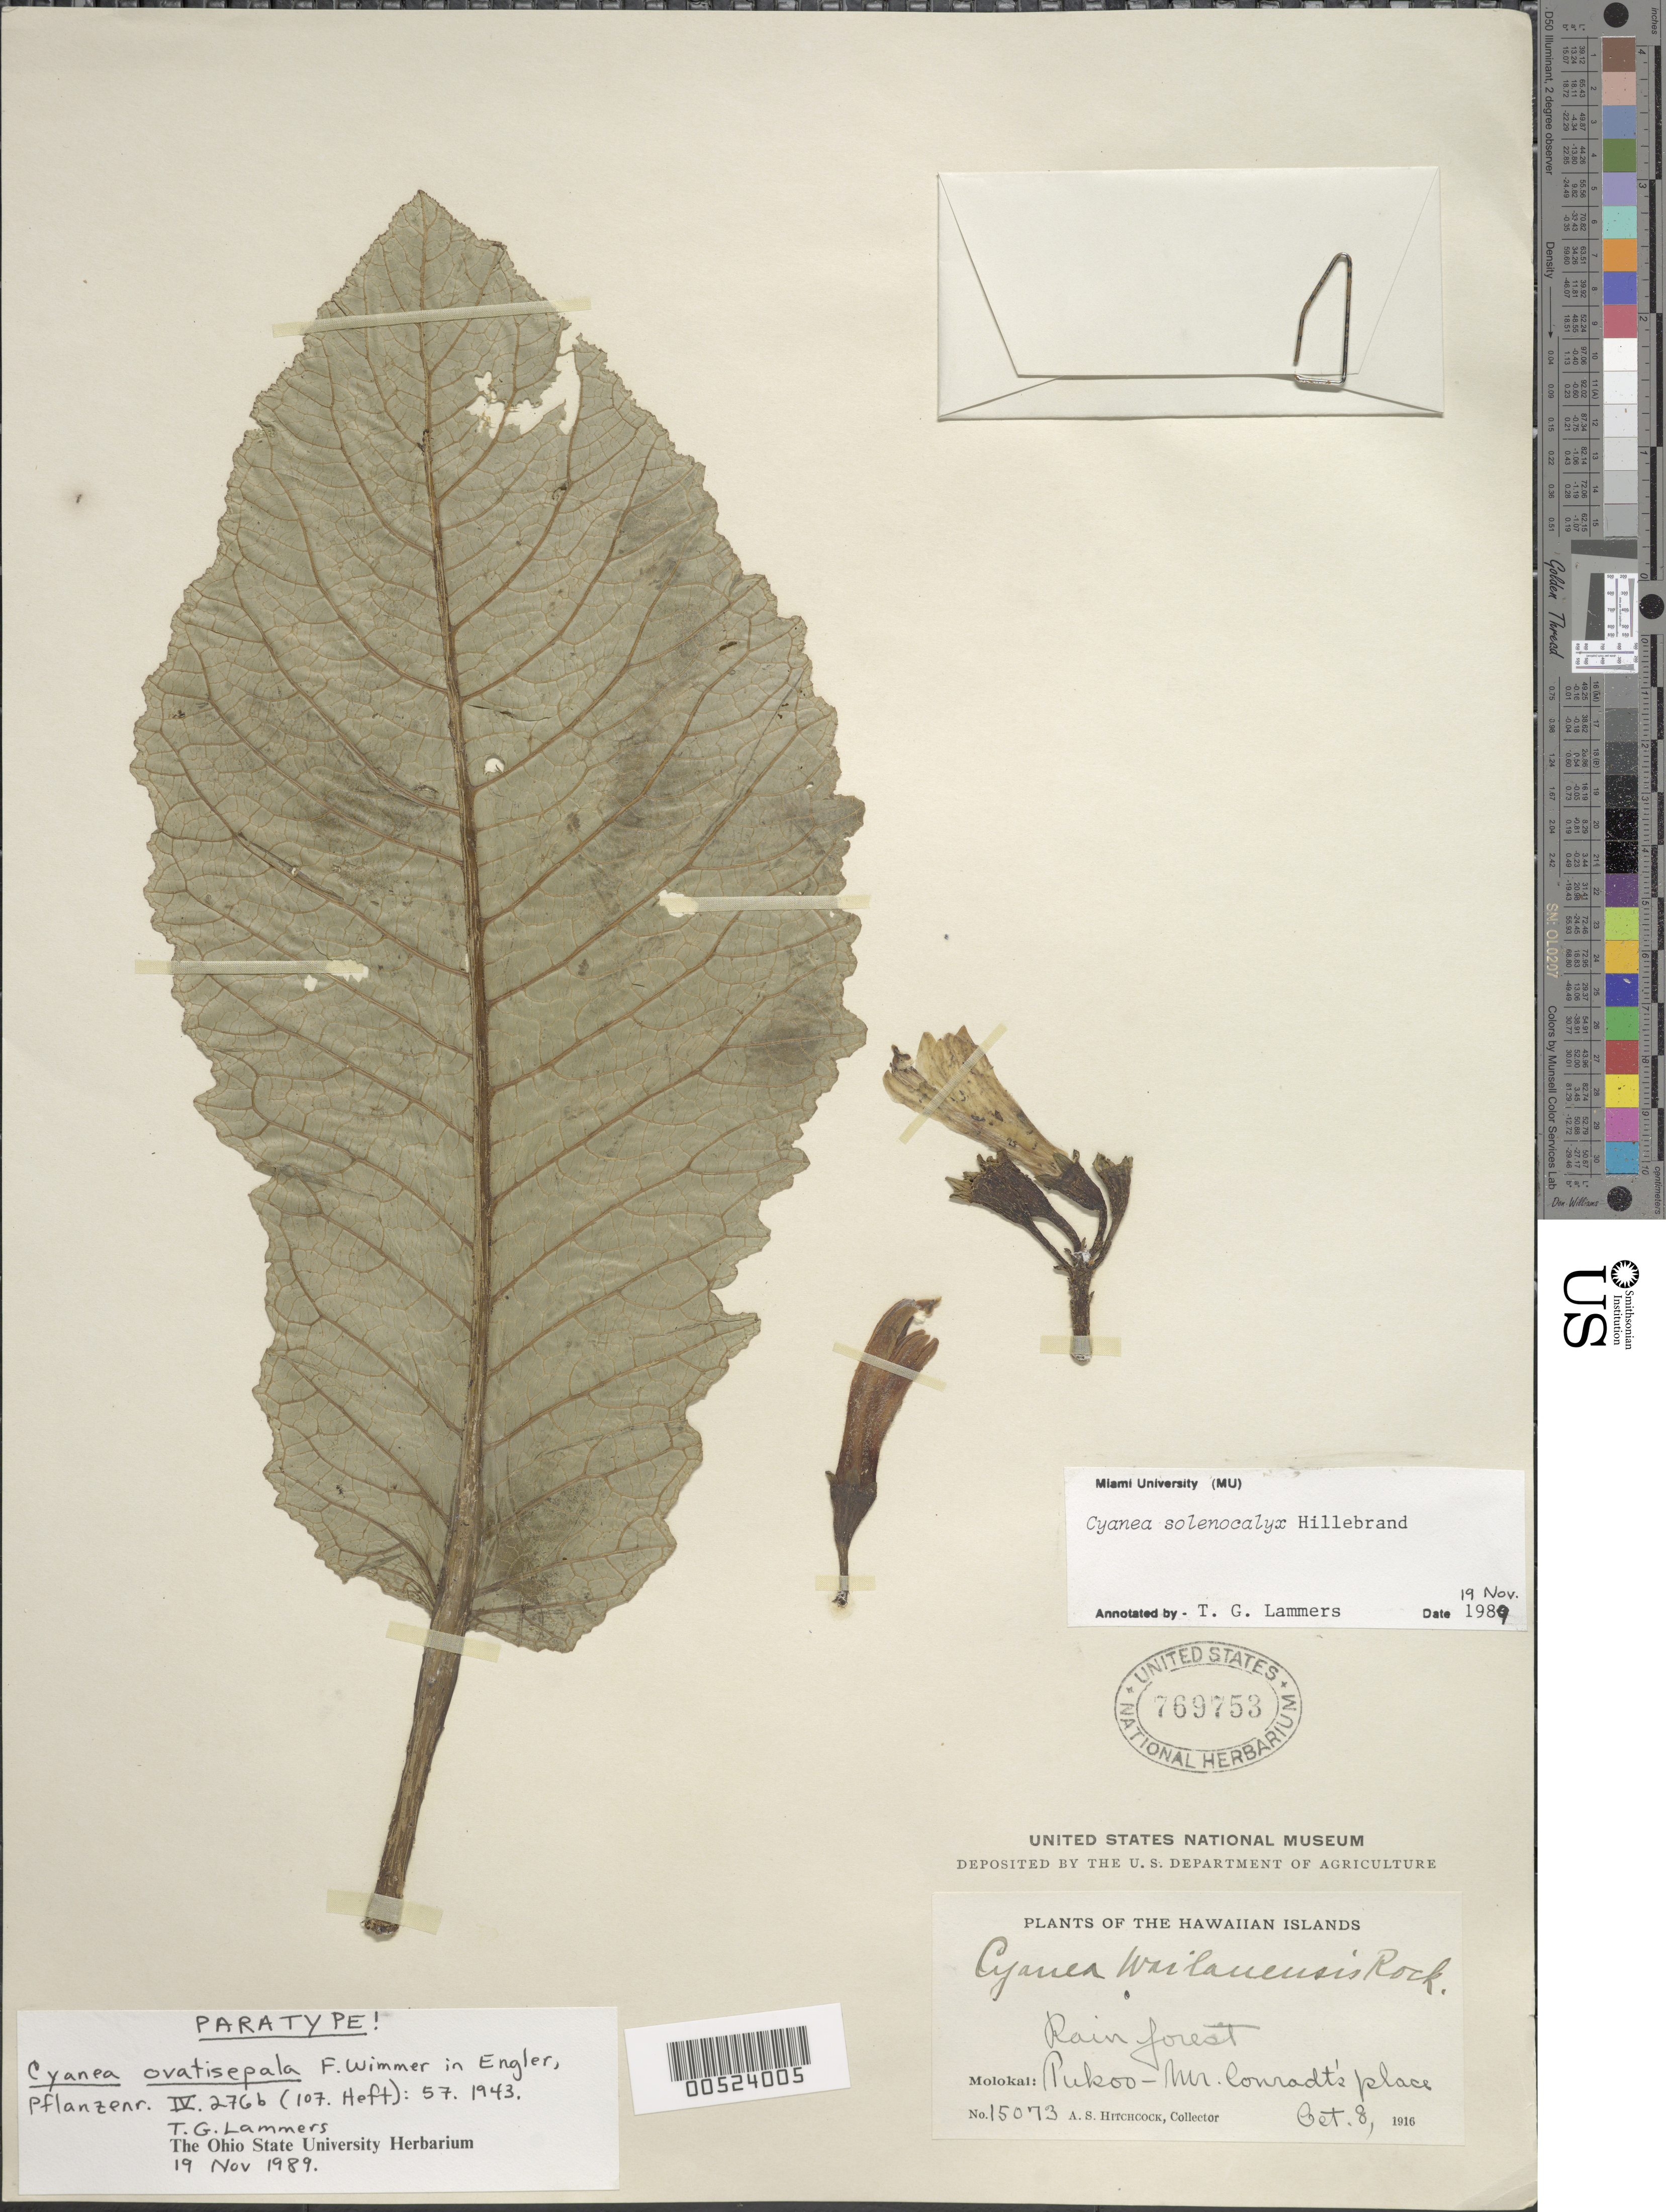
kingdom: Plantae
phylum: Tracheophyta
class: Magnoliopsida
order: Asterales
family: Campanulaceae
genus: Cyanea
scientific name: Cyanea solenocalyx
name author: Hillebr.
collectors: A. S. Hitchcock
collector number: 15073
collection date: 1916-10-08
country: United States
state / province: Hawaii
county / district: Maui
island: Moloka'i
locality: Pukoo-Mr. Conradts's place.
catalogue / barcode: US 769753